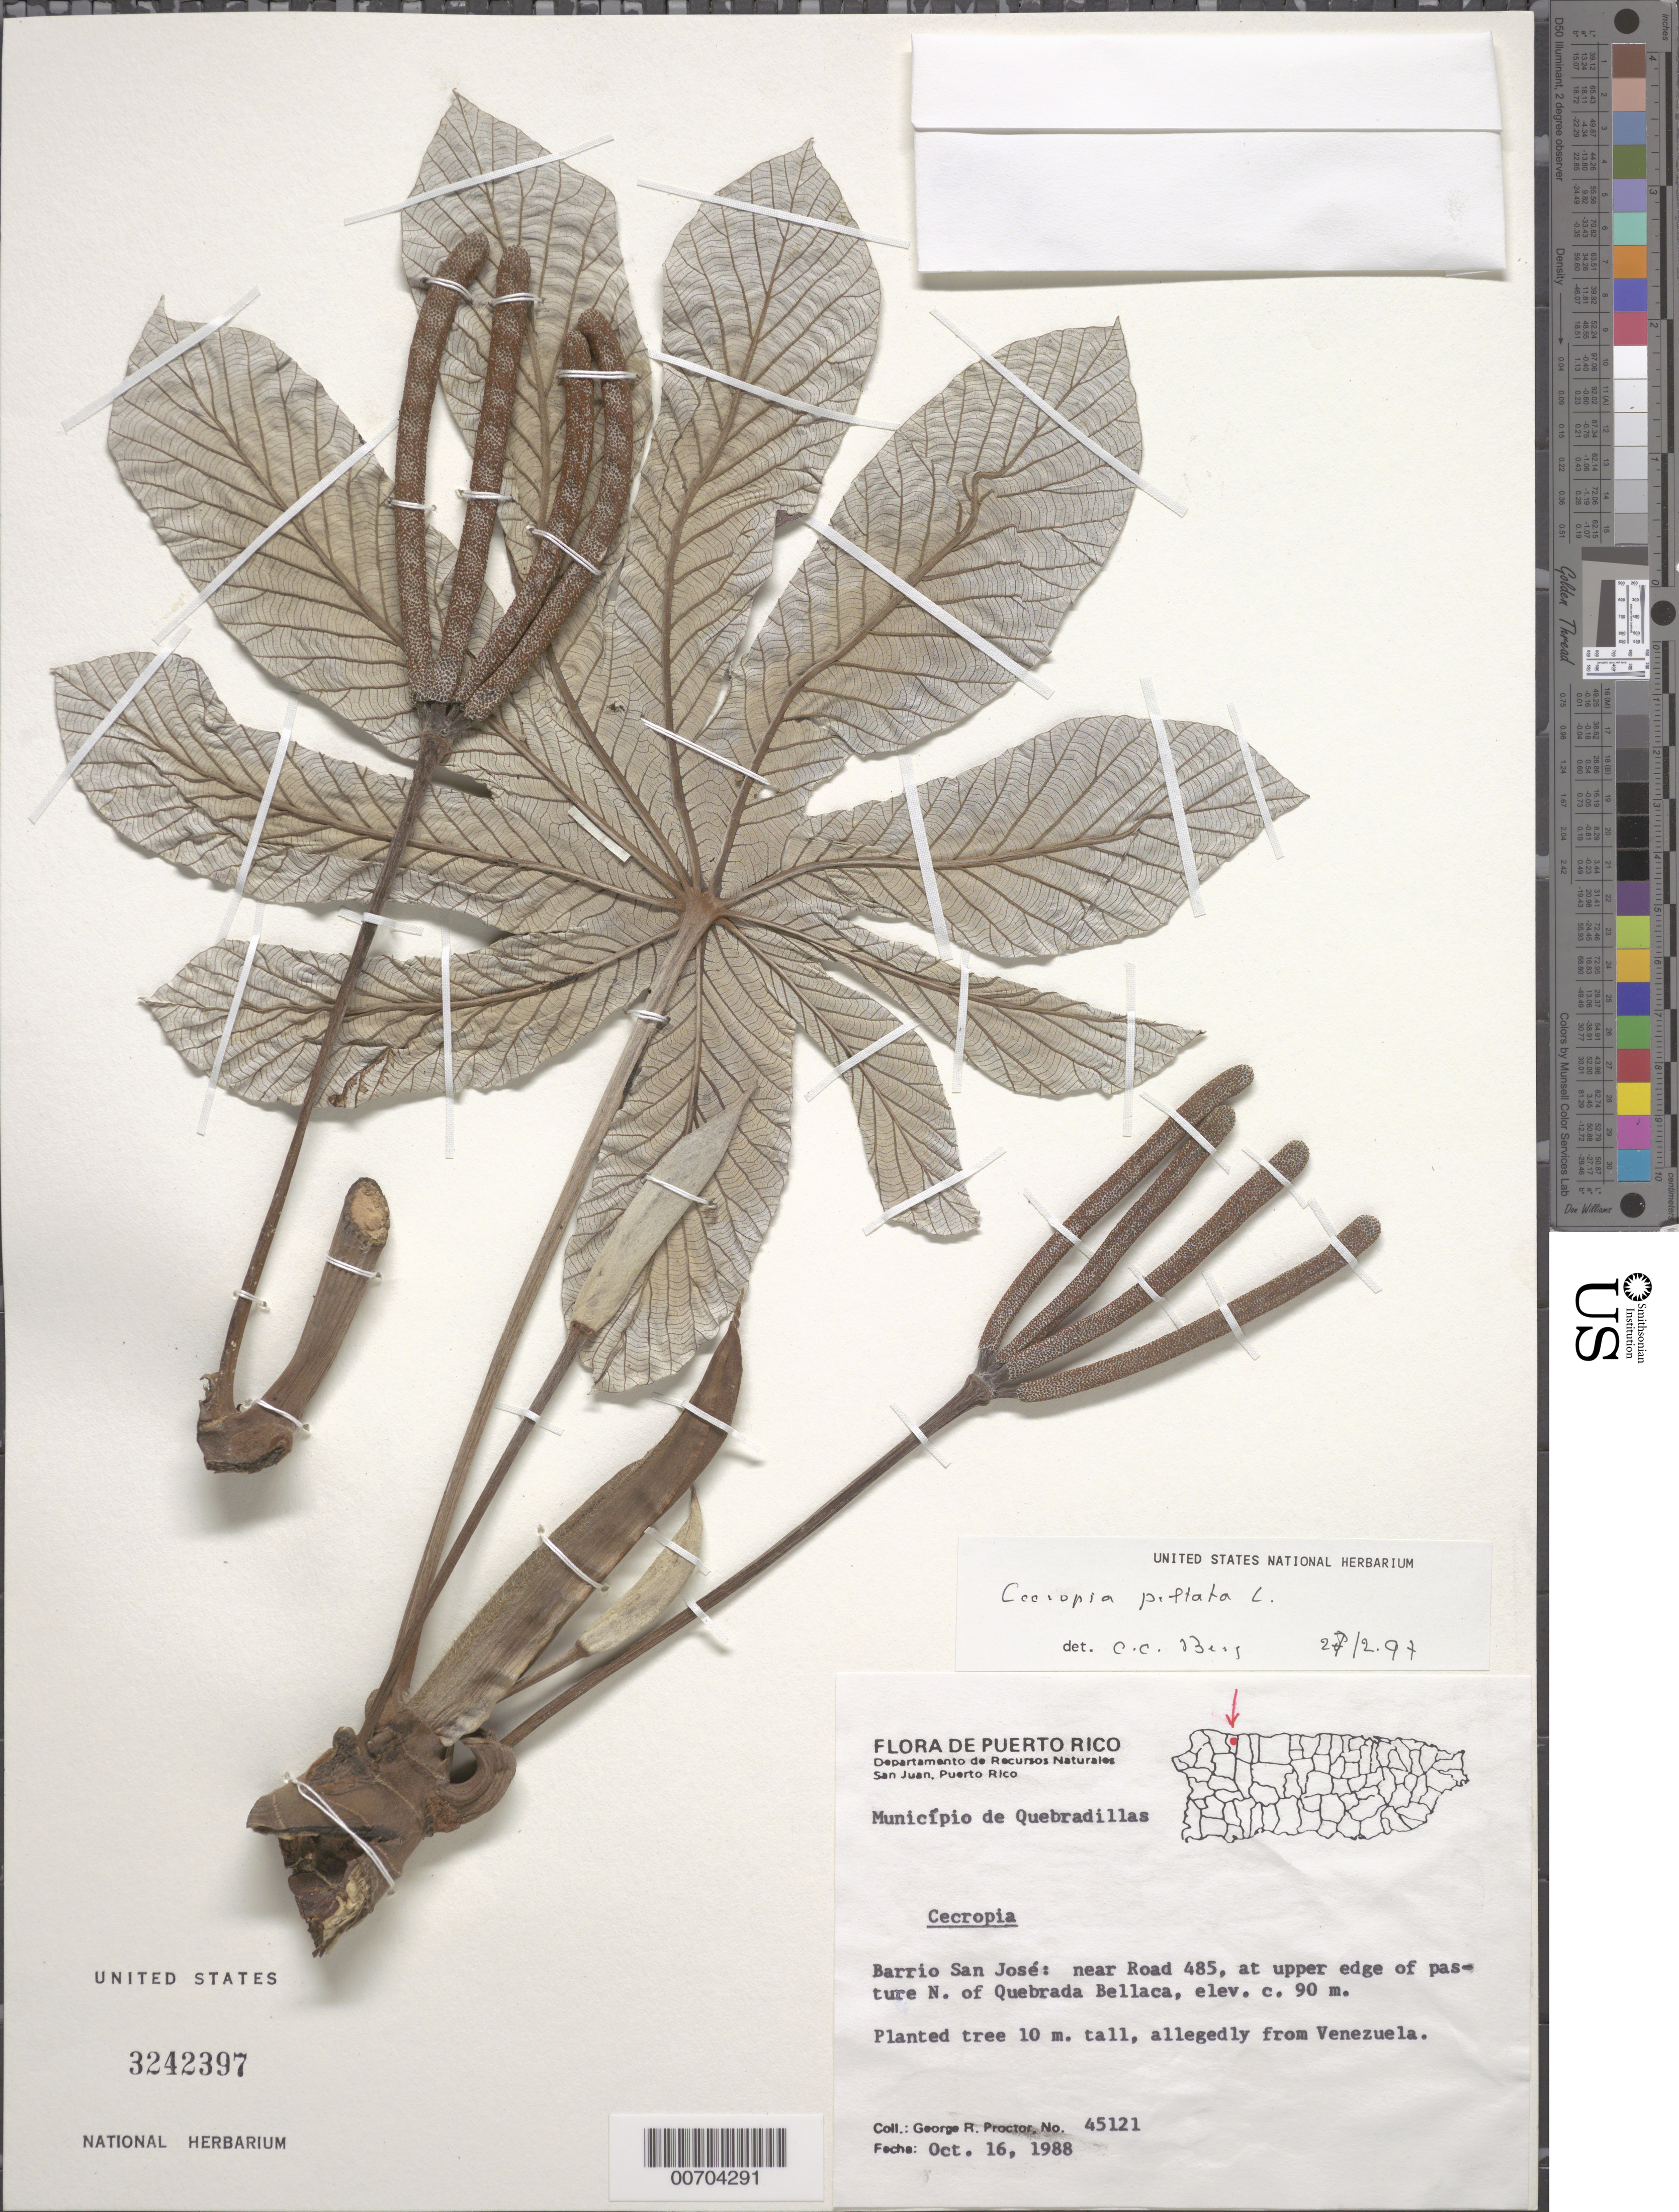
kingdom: Plantae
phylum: Tracheophyta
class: Magnoliopsida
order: Rosales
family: Urticaceae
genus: Cecropia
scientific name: Cecropia peltata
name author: L.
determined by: Berg, C. C.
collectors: G. R. Proctor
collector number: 45121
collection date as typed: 16 Oct 1988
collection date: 1988-10-16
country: Puerto Rico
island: Greater Antilles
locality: Município de Quebradillas, Barrio San José: near Road 485, at upper edge of pasture N of Quebrada Bellaca.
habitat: Planted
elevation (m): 90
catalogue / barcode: US 3242397